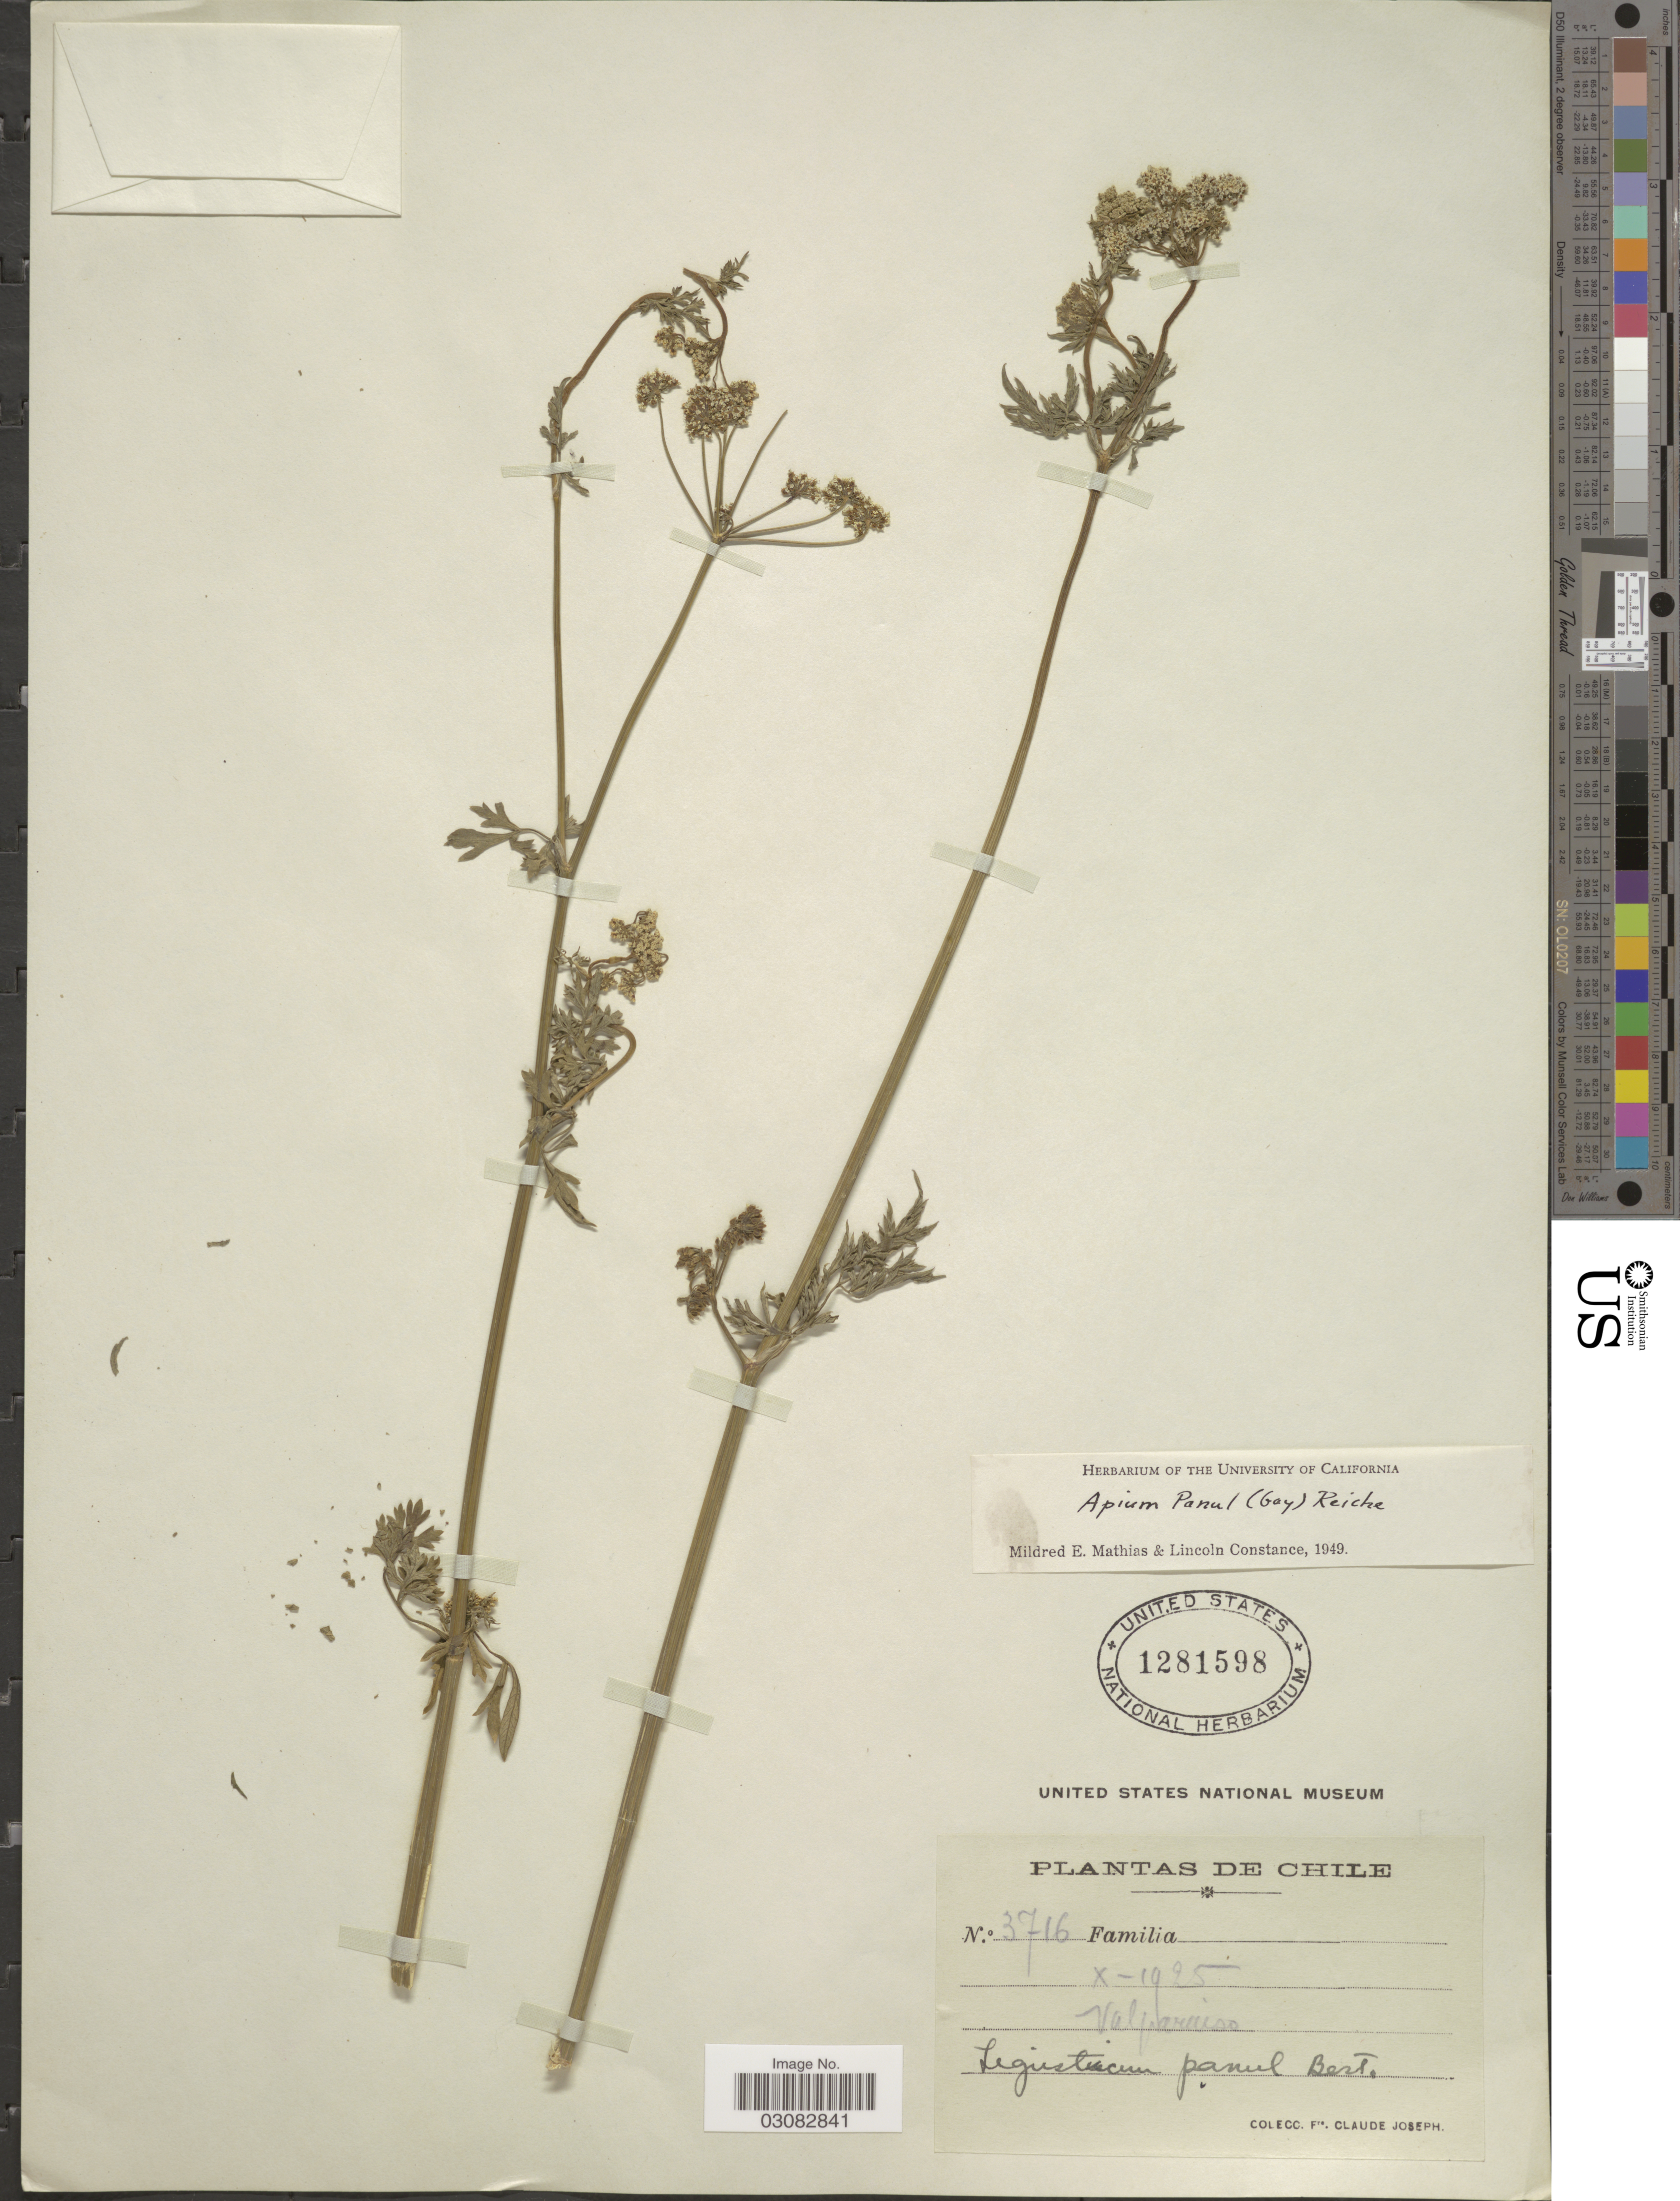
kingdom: Plantae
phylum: Tracheophyta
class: Magnoliopsida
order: Apiales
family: Apiaceae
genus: Apium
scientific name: Apium panul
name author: Reiche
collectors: Bro. Claude-Joseph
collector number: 3716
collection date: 1925-10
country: Chile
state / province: Valparaíso (V)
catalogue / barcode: US 1281598